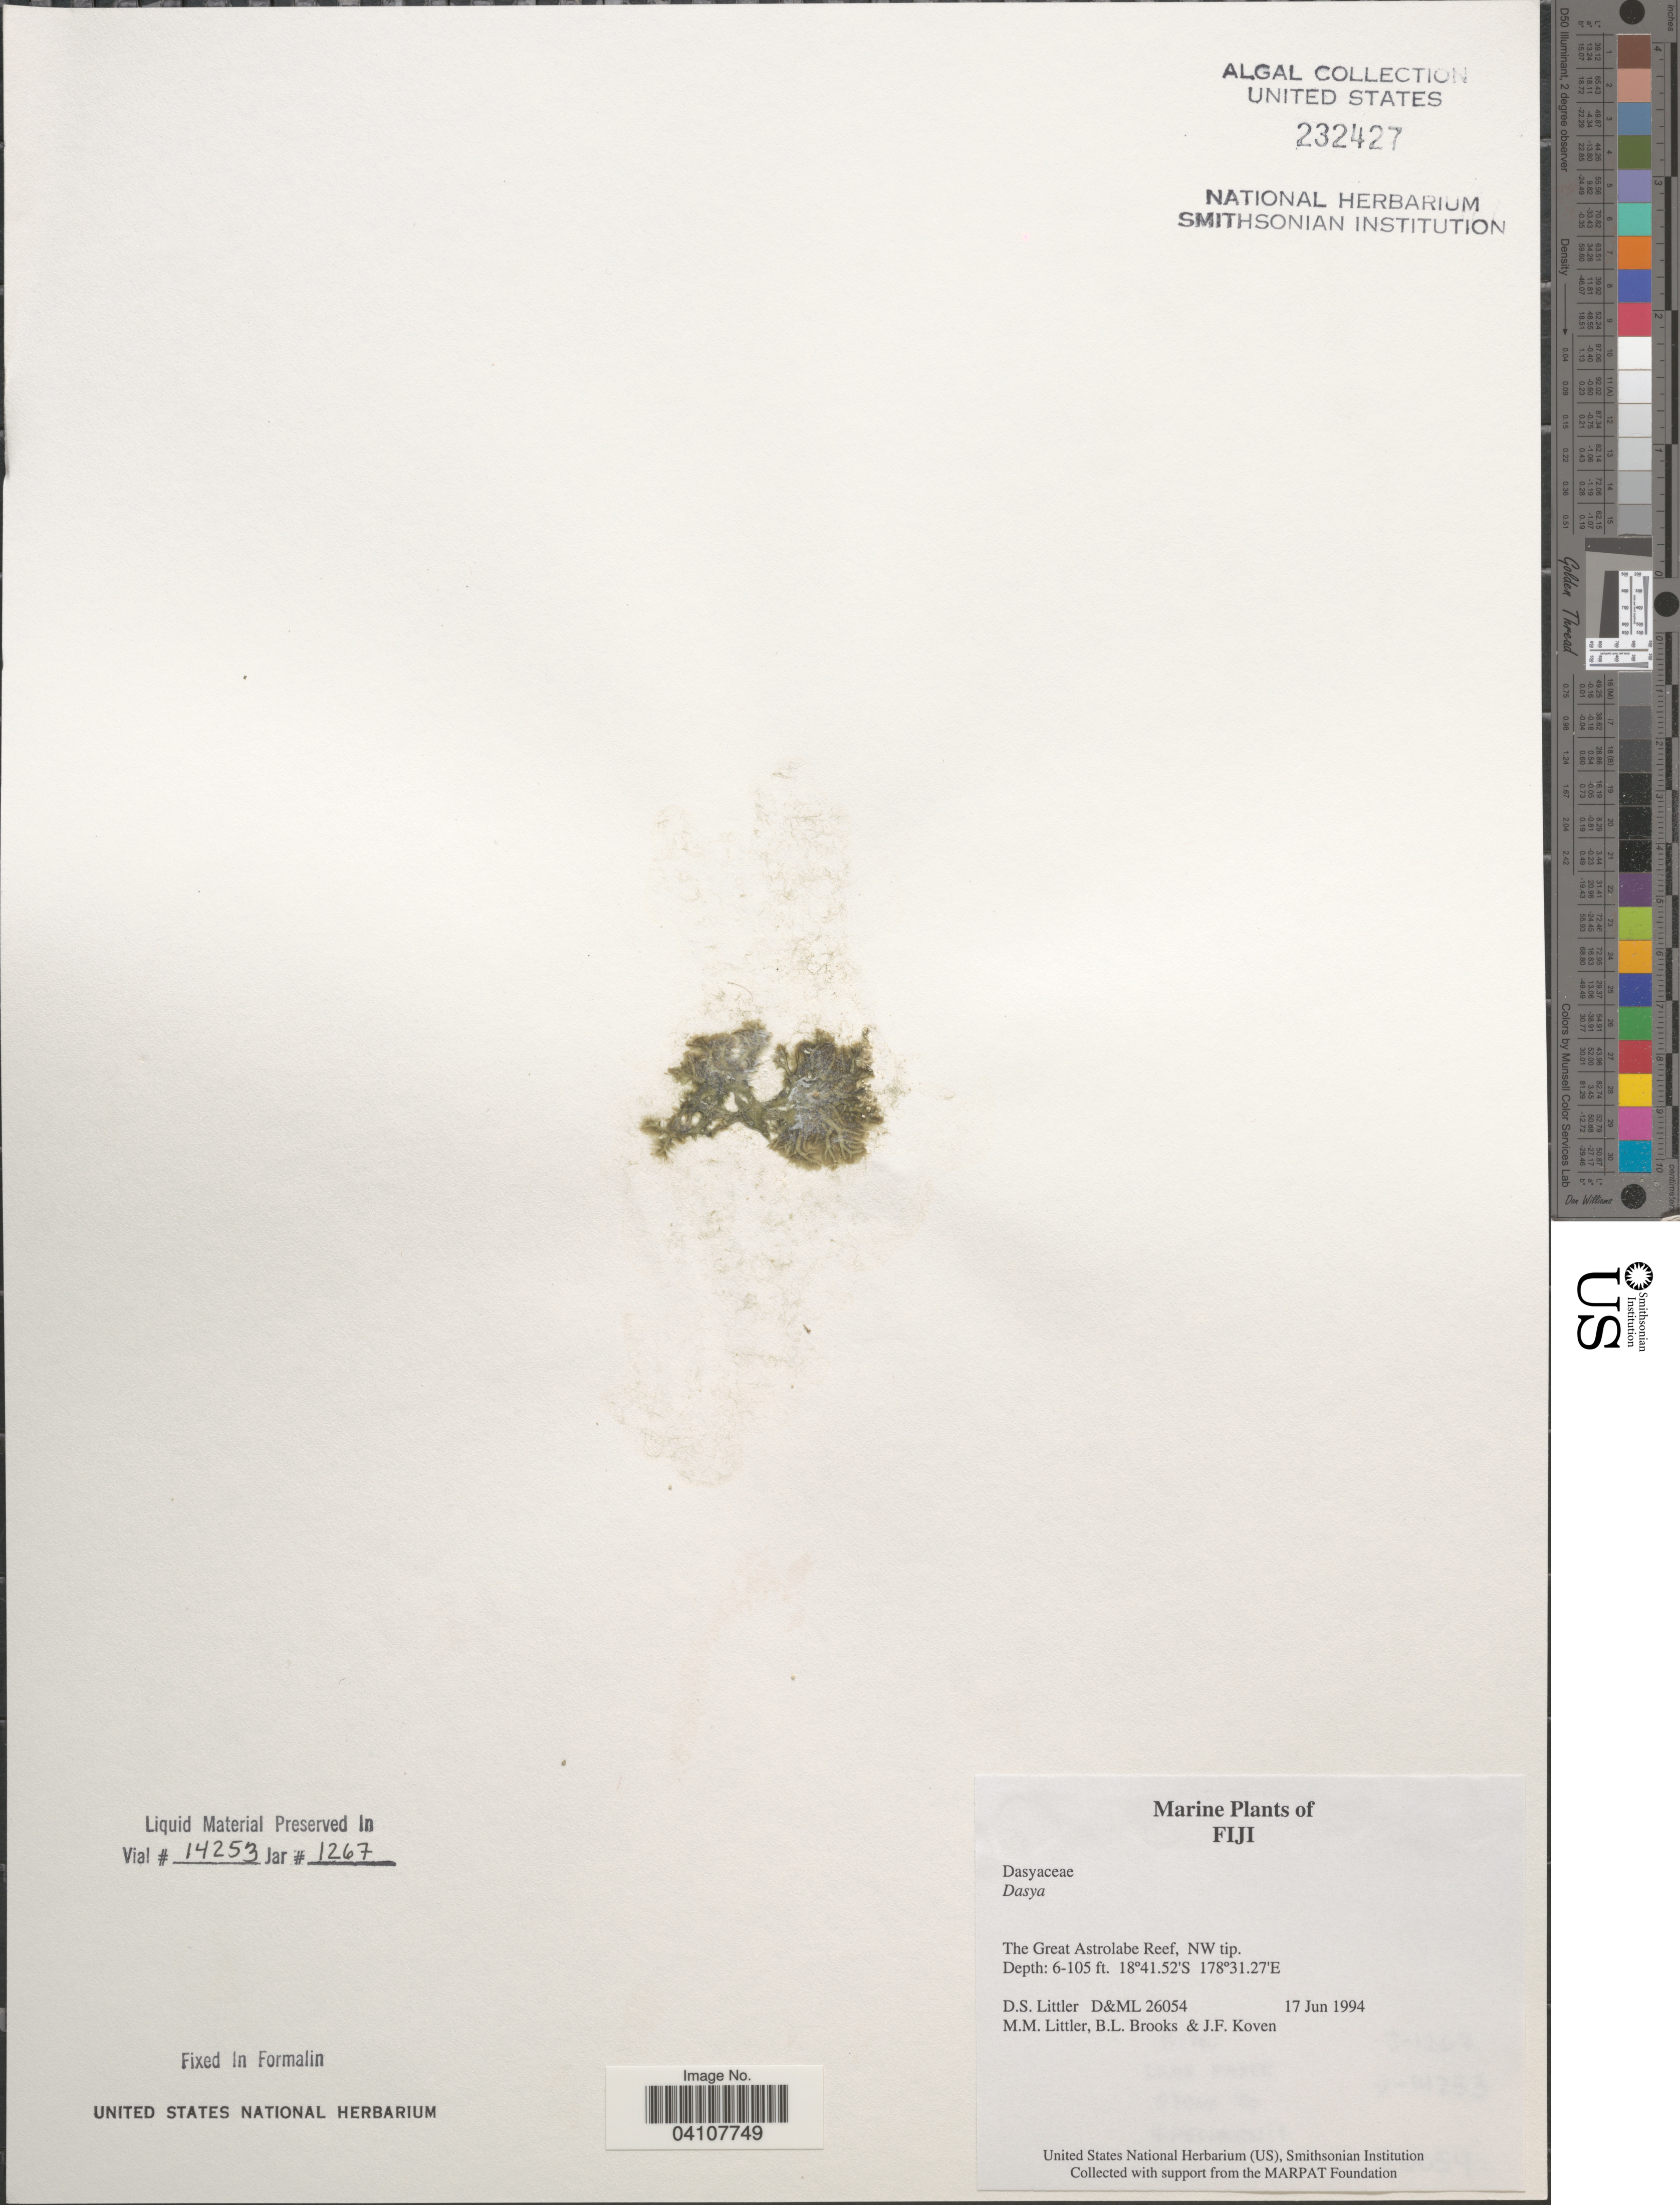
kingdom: Plantae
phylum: Rhodophyta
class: Florideophyceae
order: Ceramiales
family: Dasyaceae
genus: Dasya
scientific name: Dasya sp.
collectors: D. S. Littler, B. Brooks & J. Koven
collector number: D&ML26054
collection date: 1994-06-17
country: Fiji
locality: The Great Astrolabe Reef, NW tip.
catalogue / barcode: US 232427